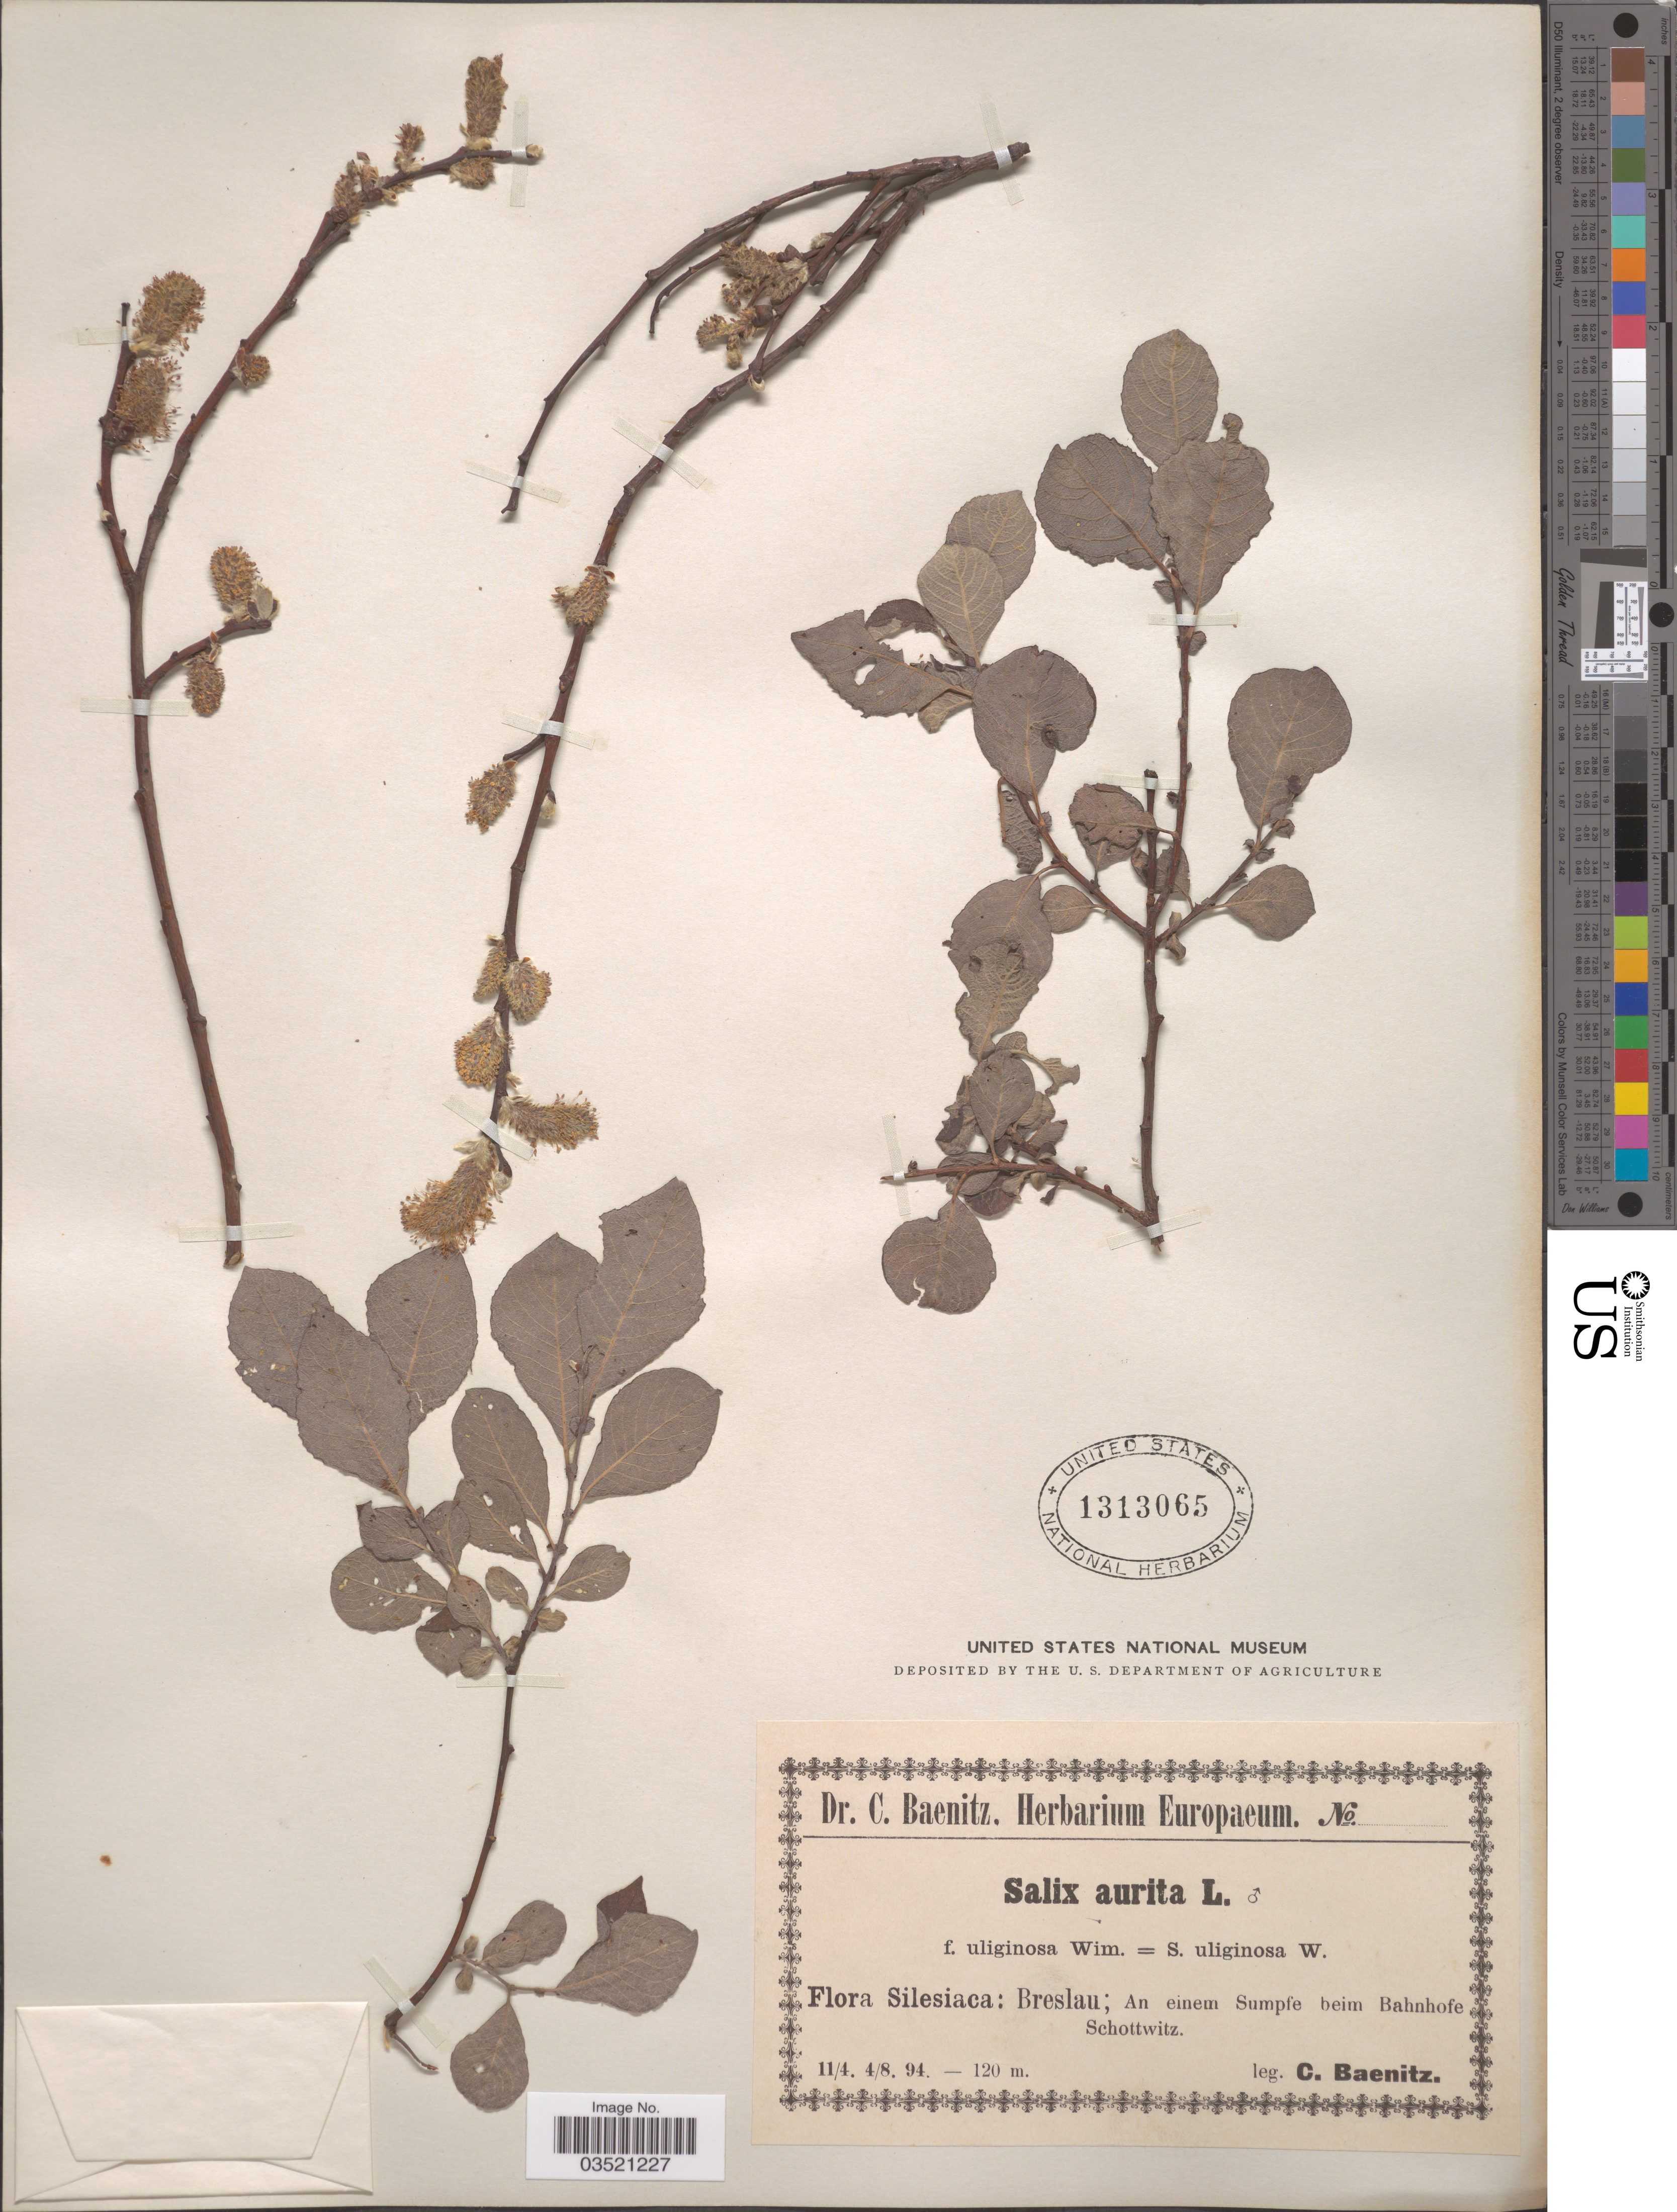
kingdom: Plantae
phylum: Tracheophyta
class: Magnoliopsida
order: Malpighiales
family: Salicaceae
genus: Salix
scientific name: Salix aurita f. uliginosa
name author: Wimm.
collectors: C. G. Baenitz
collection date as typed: Transcribed d/m/y: 11/4/94 to 4/8/94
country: Poland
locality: Silesiaca: Breslau; An einem Sumpfe beim Bahnhofe Schottwitz.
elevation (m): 120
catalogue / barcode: US 1313065